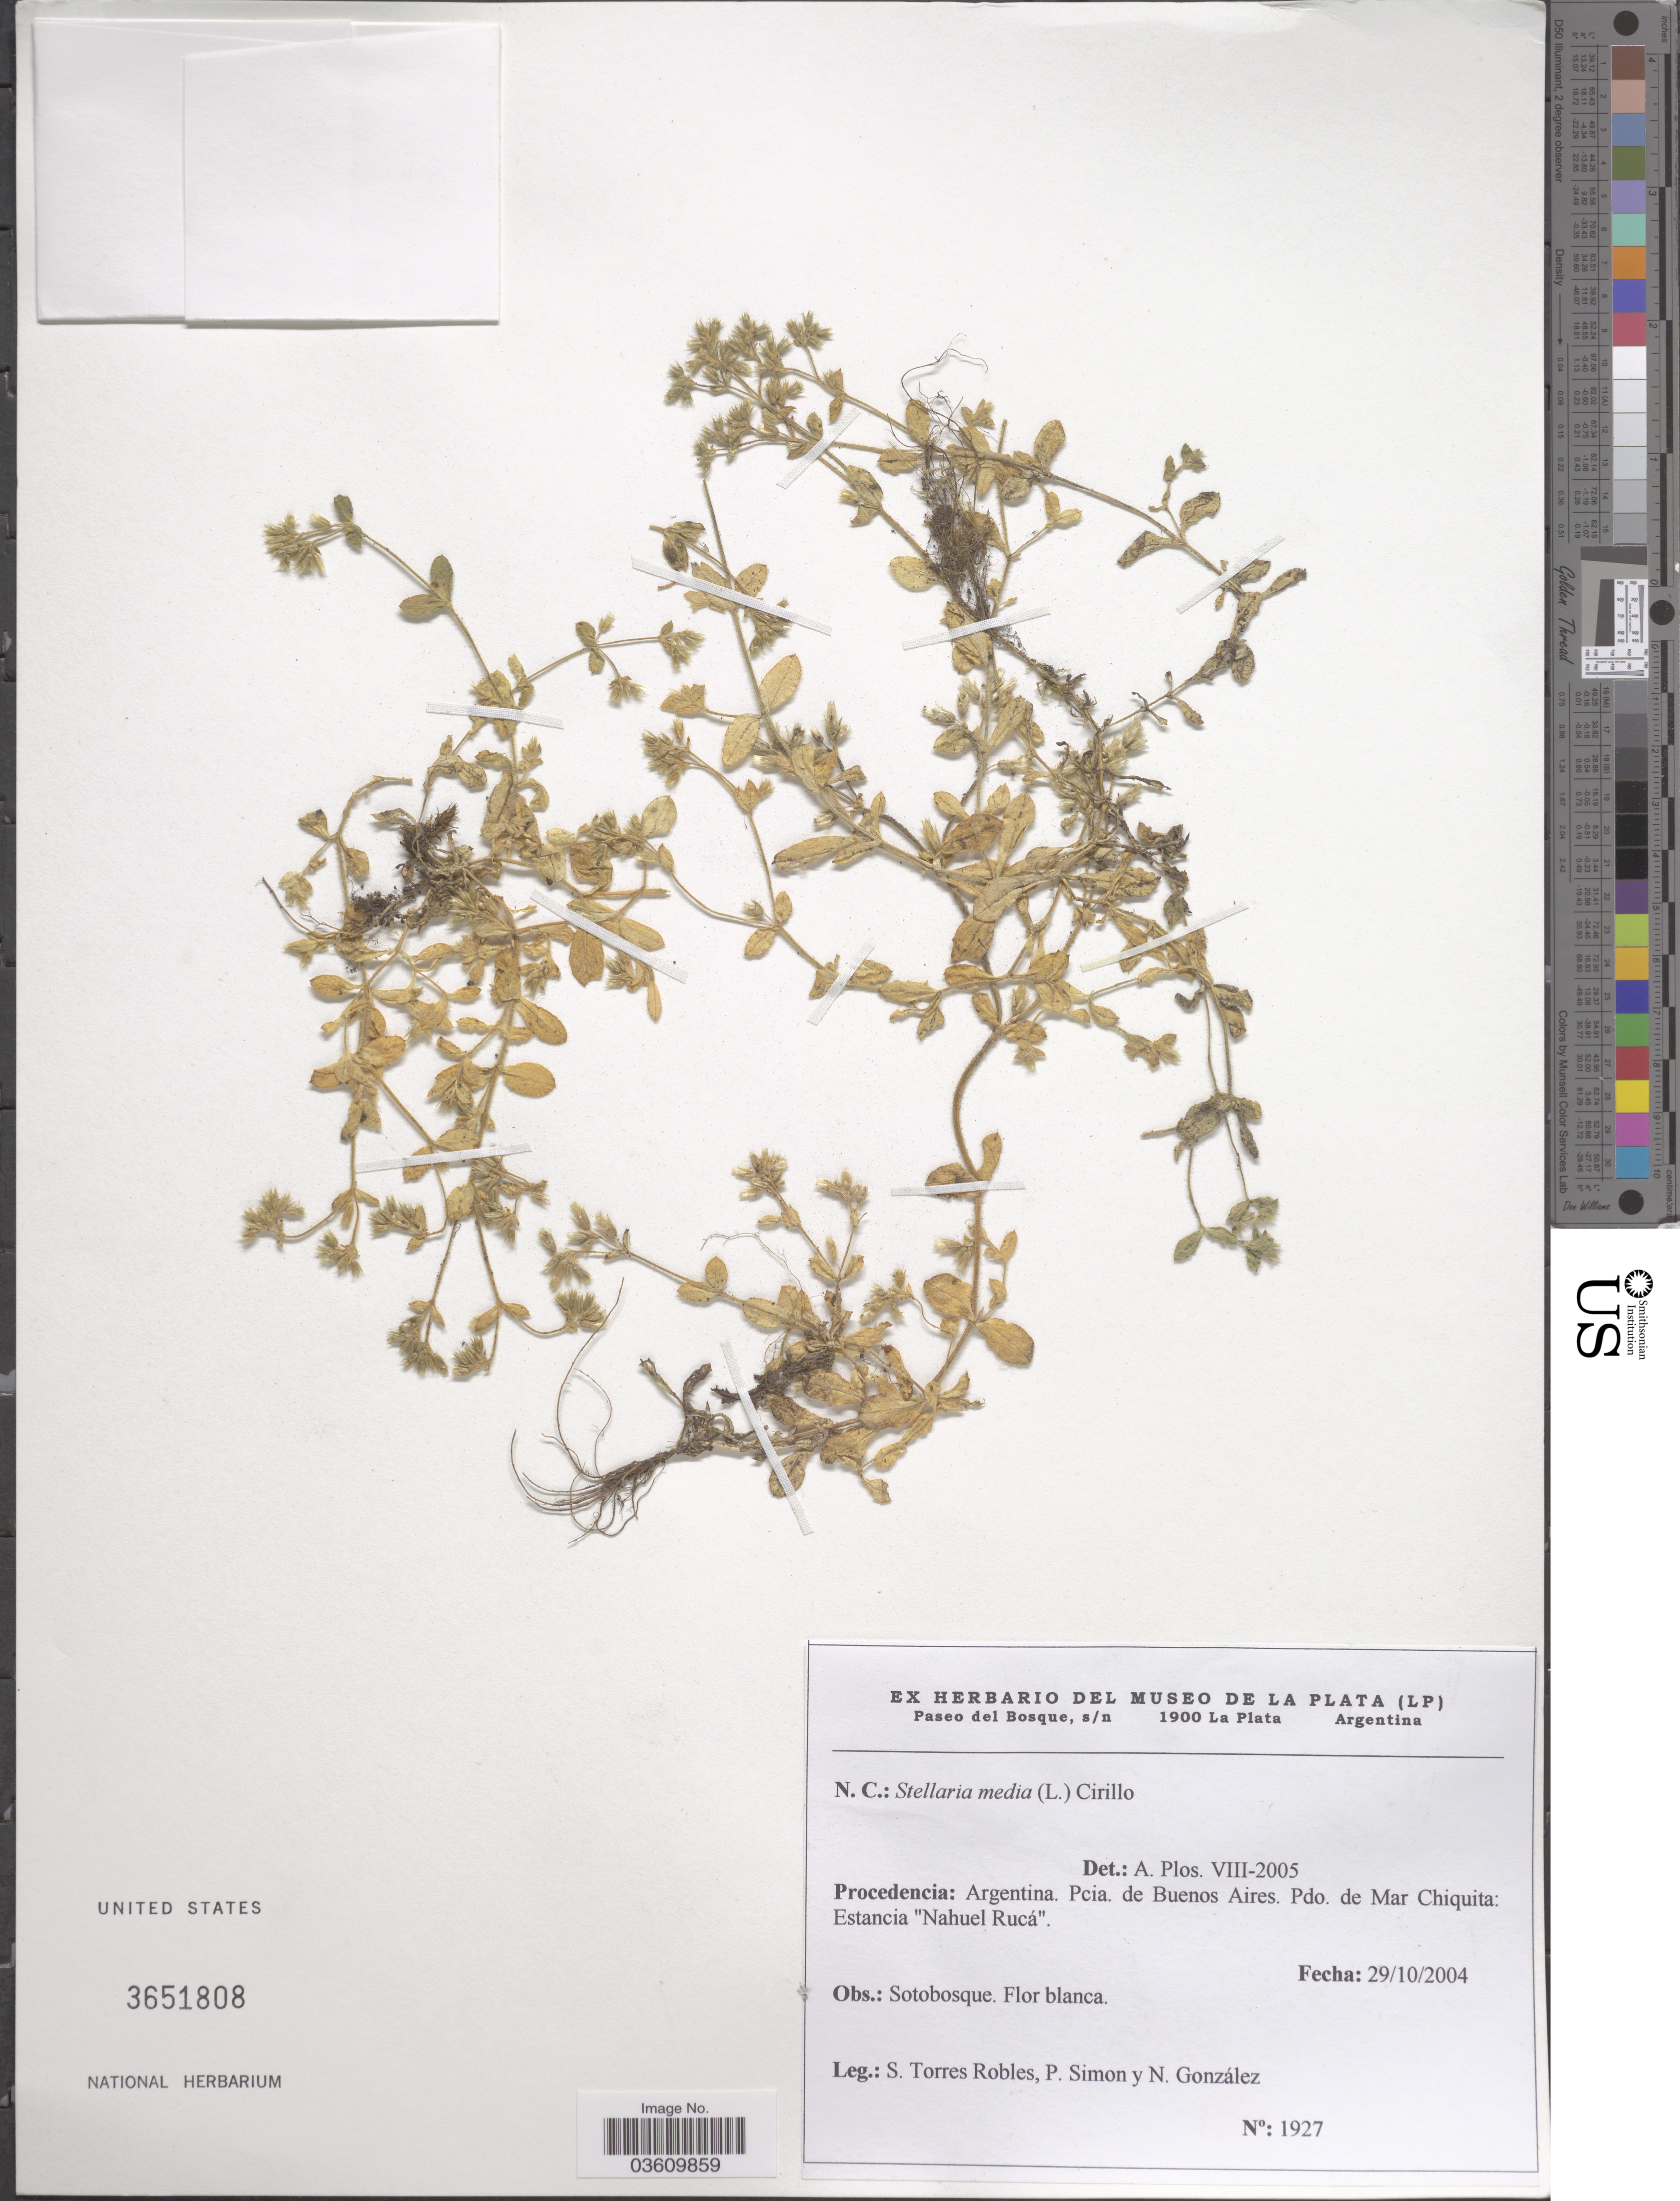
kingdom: Plantae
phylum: Tracheophyta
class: Magnoliopsida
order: Caryophyllales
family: Caryophyllaceae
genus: Stellaria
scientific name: Stellaria media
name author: (L.) Vill.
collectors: S. Torres Robles, P. Simon & N. Gonzalez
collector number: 1927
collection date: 2004-10-29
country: Argentina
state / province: Buenos Aires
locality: Procedencia: Argentina. Pcia. de Buenos Aires. Pdo. de Mar Chiquita: Estancia "Nahuel Rucá".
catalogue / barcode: US 3651808